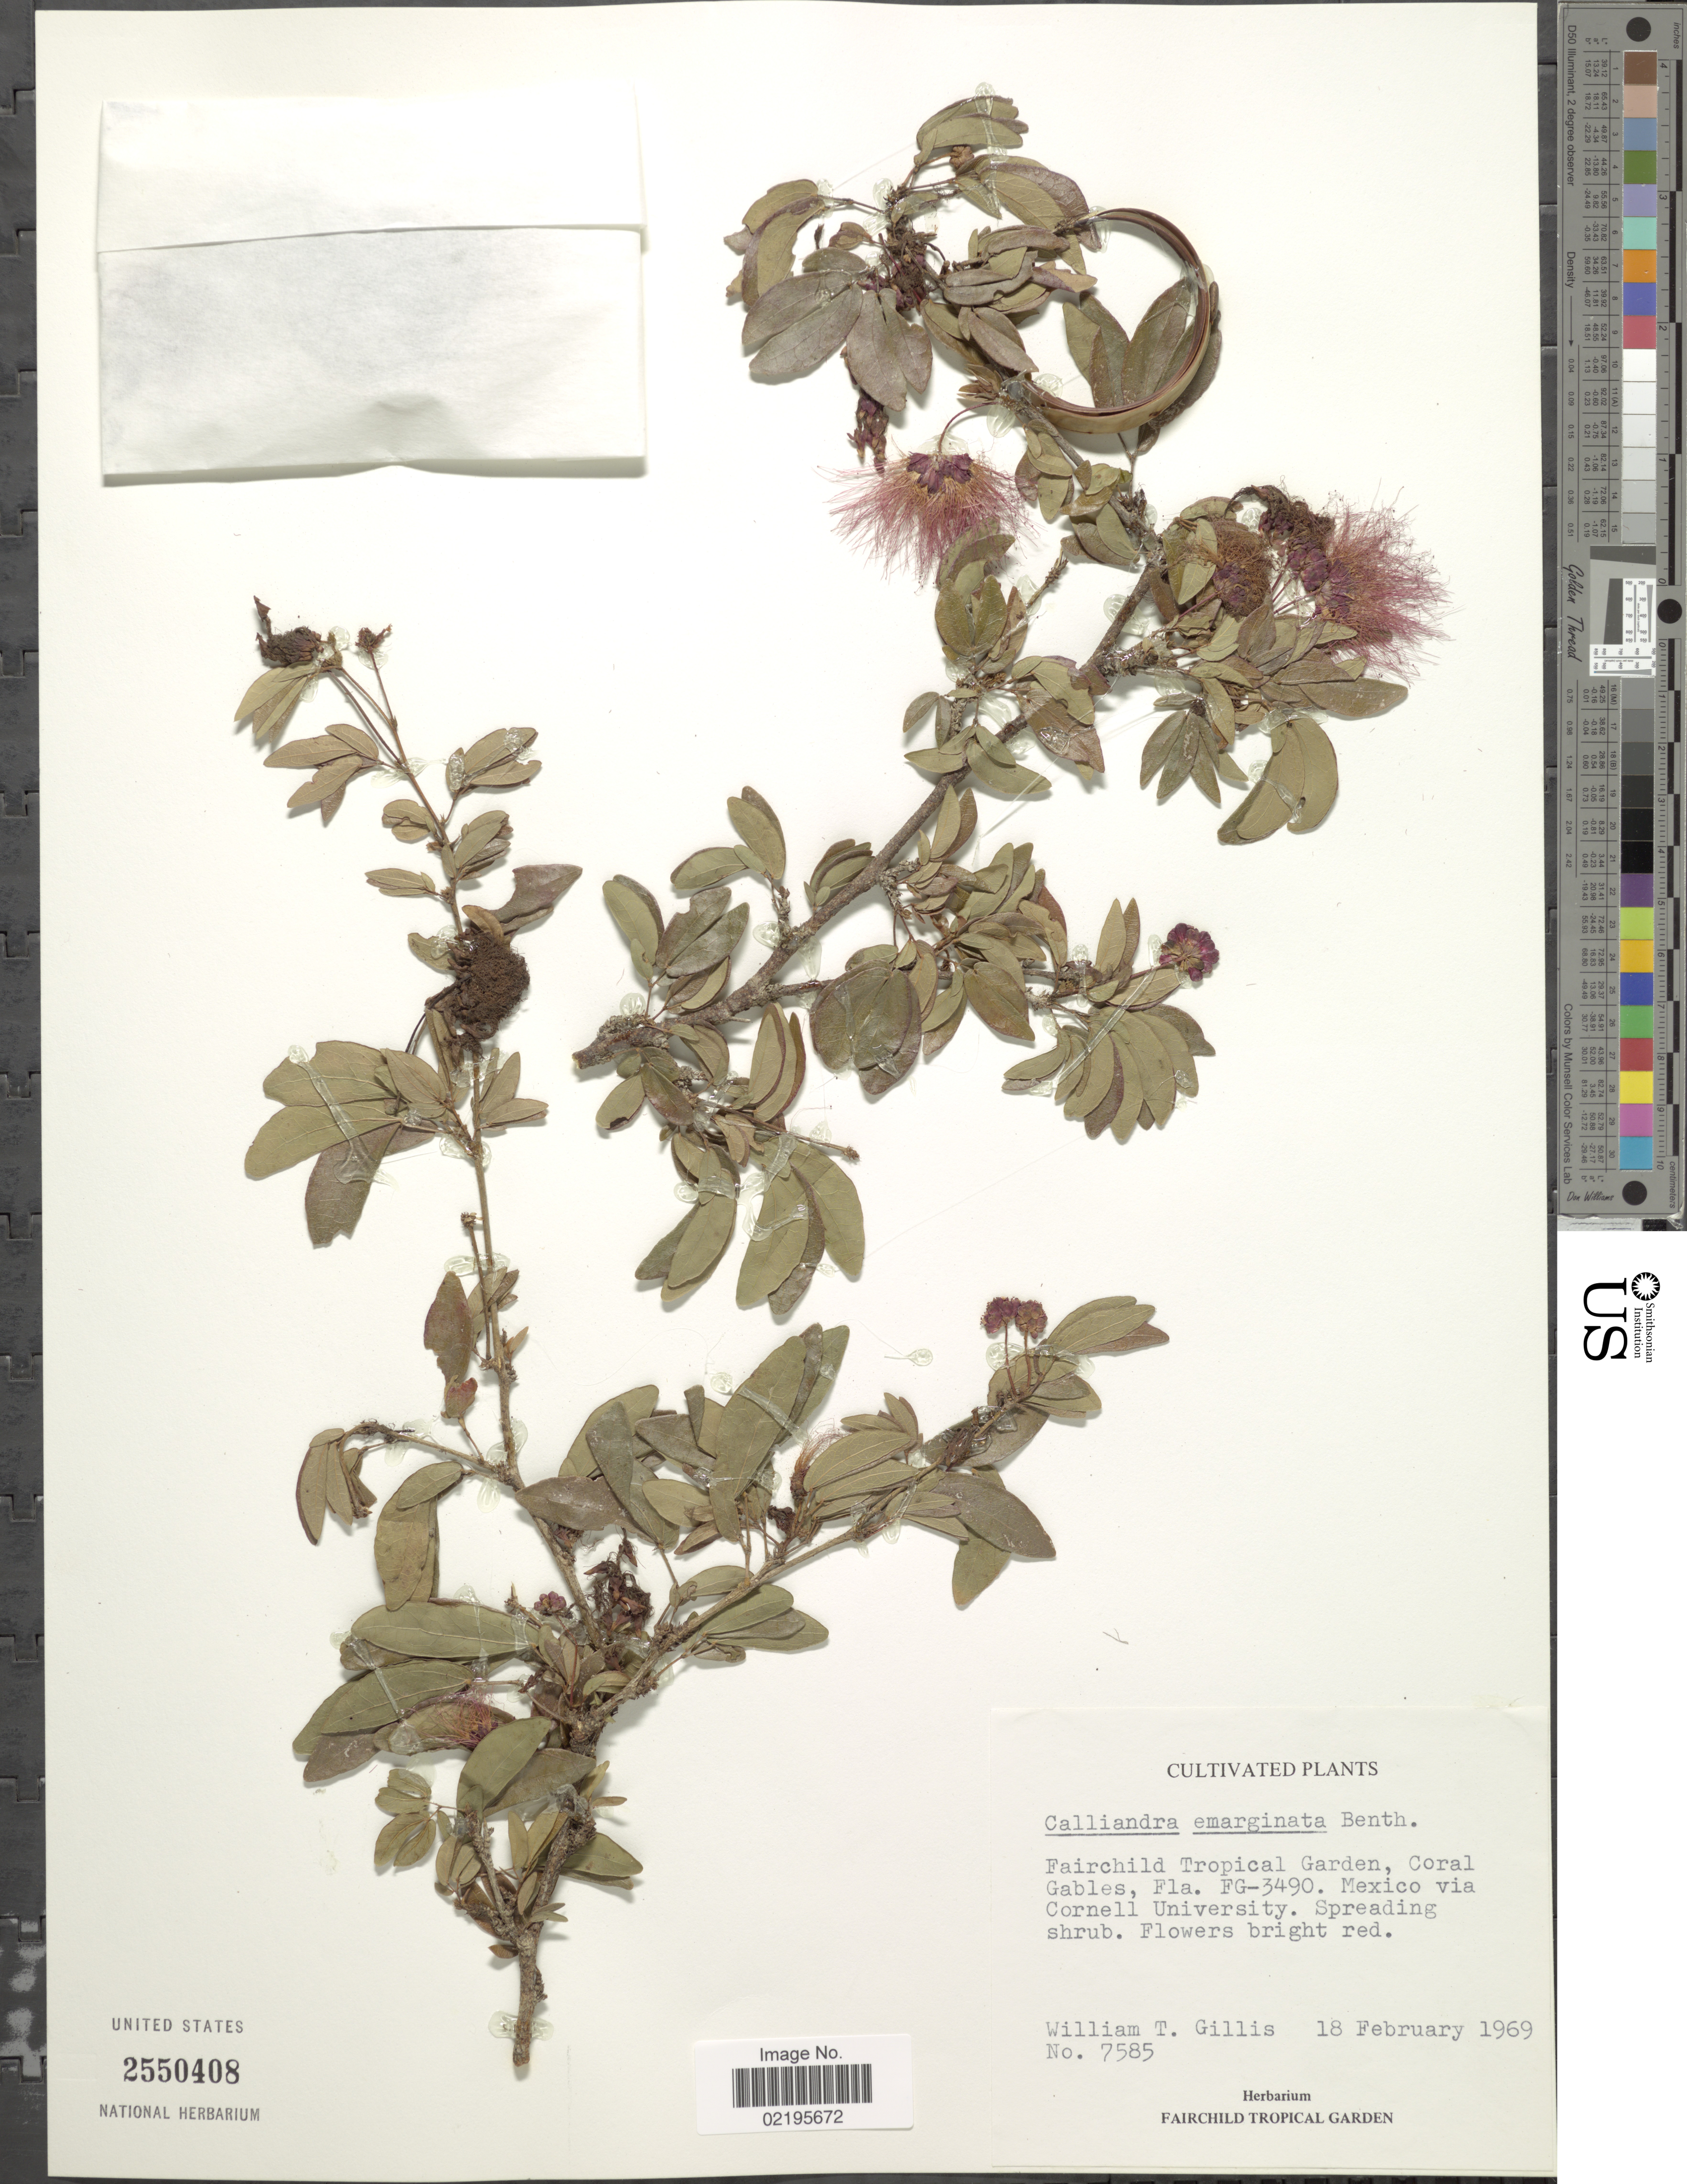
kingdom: Plantae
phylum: Tracheophyta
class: Magnoliopsida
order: Fabales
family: Fabaceae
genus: Calliandra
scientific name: Calliandra emarginata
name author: (Willd.) Benth.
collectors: W. T. Gillis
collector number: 7585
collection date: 1969-02-18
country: Bahamas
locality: Fairchild Tropical Garden, Coral Gables, Fla. FG-3490. Mexico via Cornell University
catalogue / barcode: US 2550408